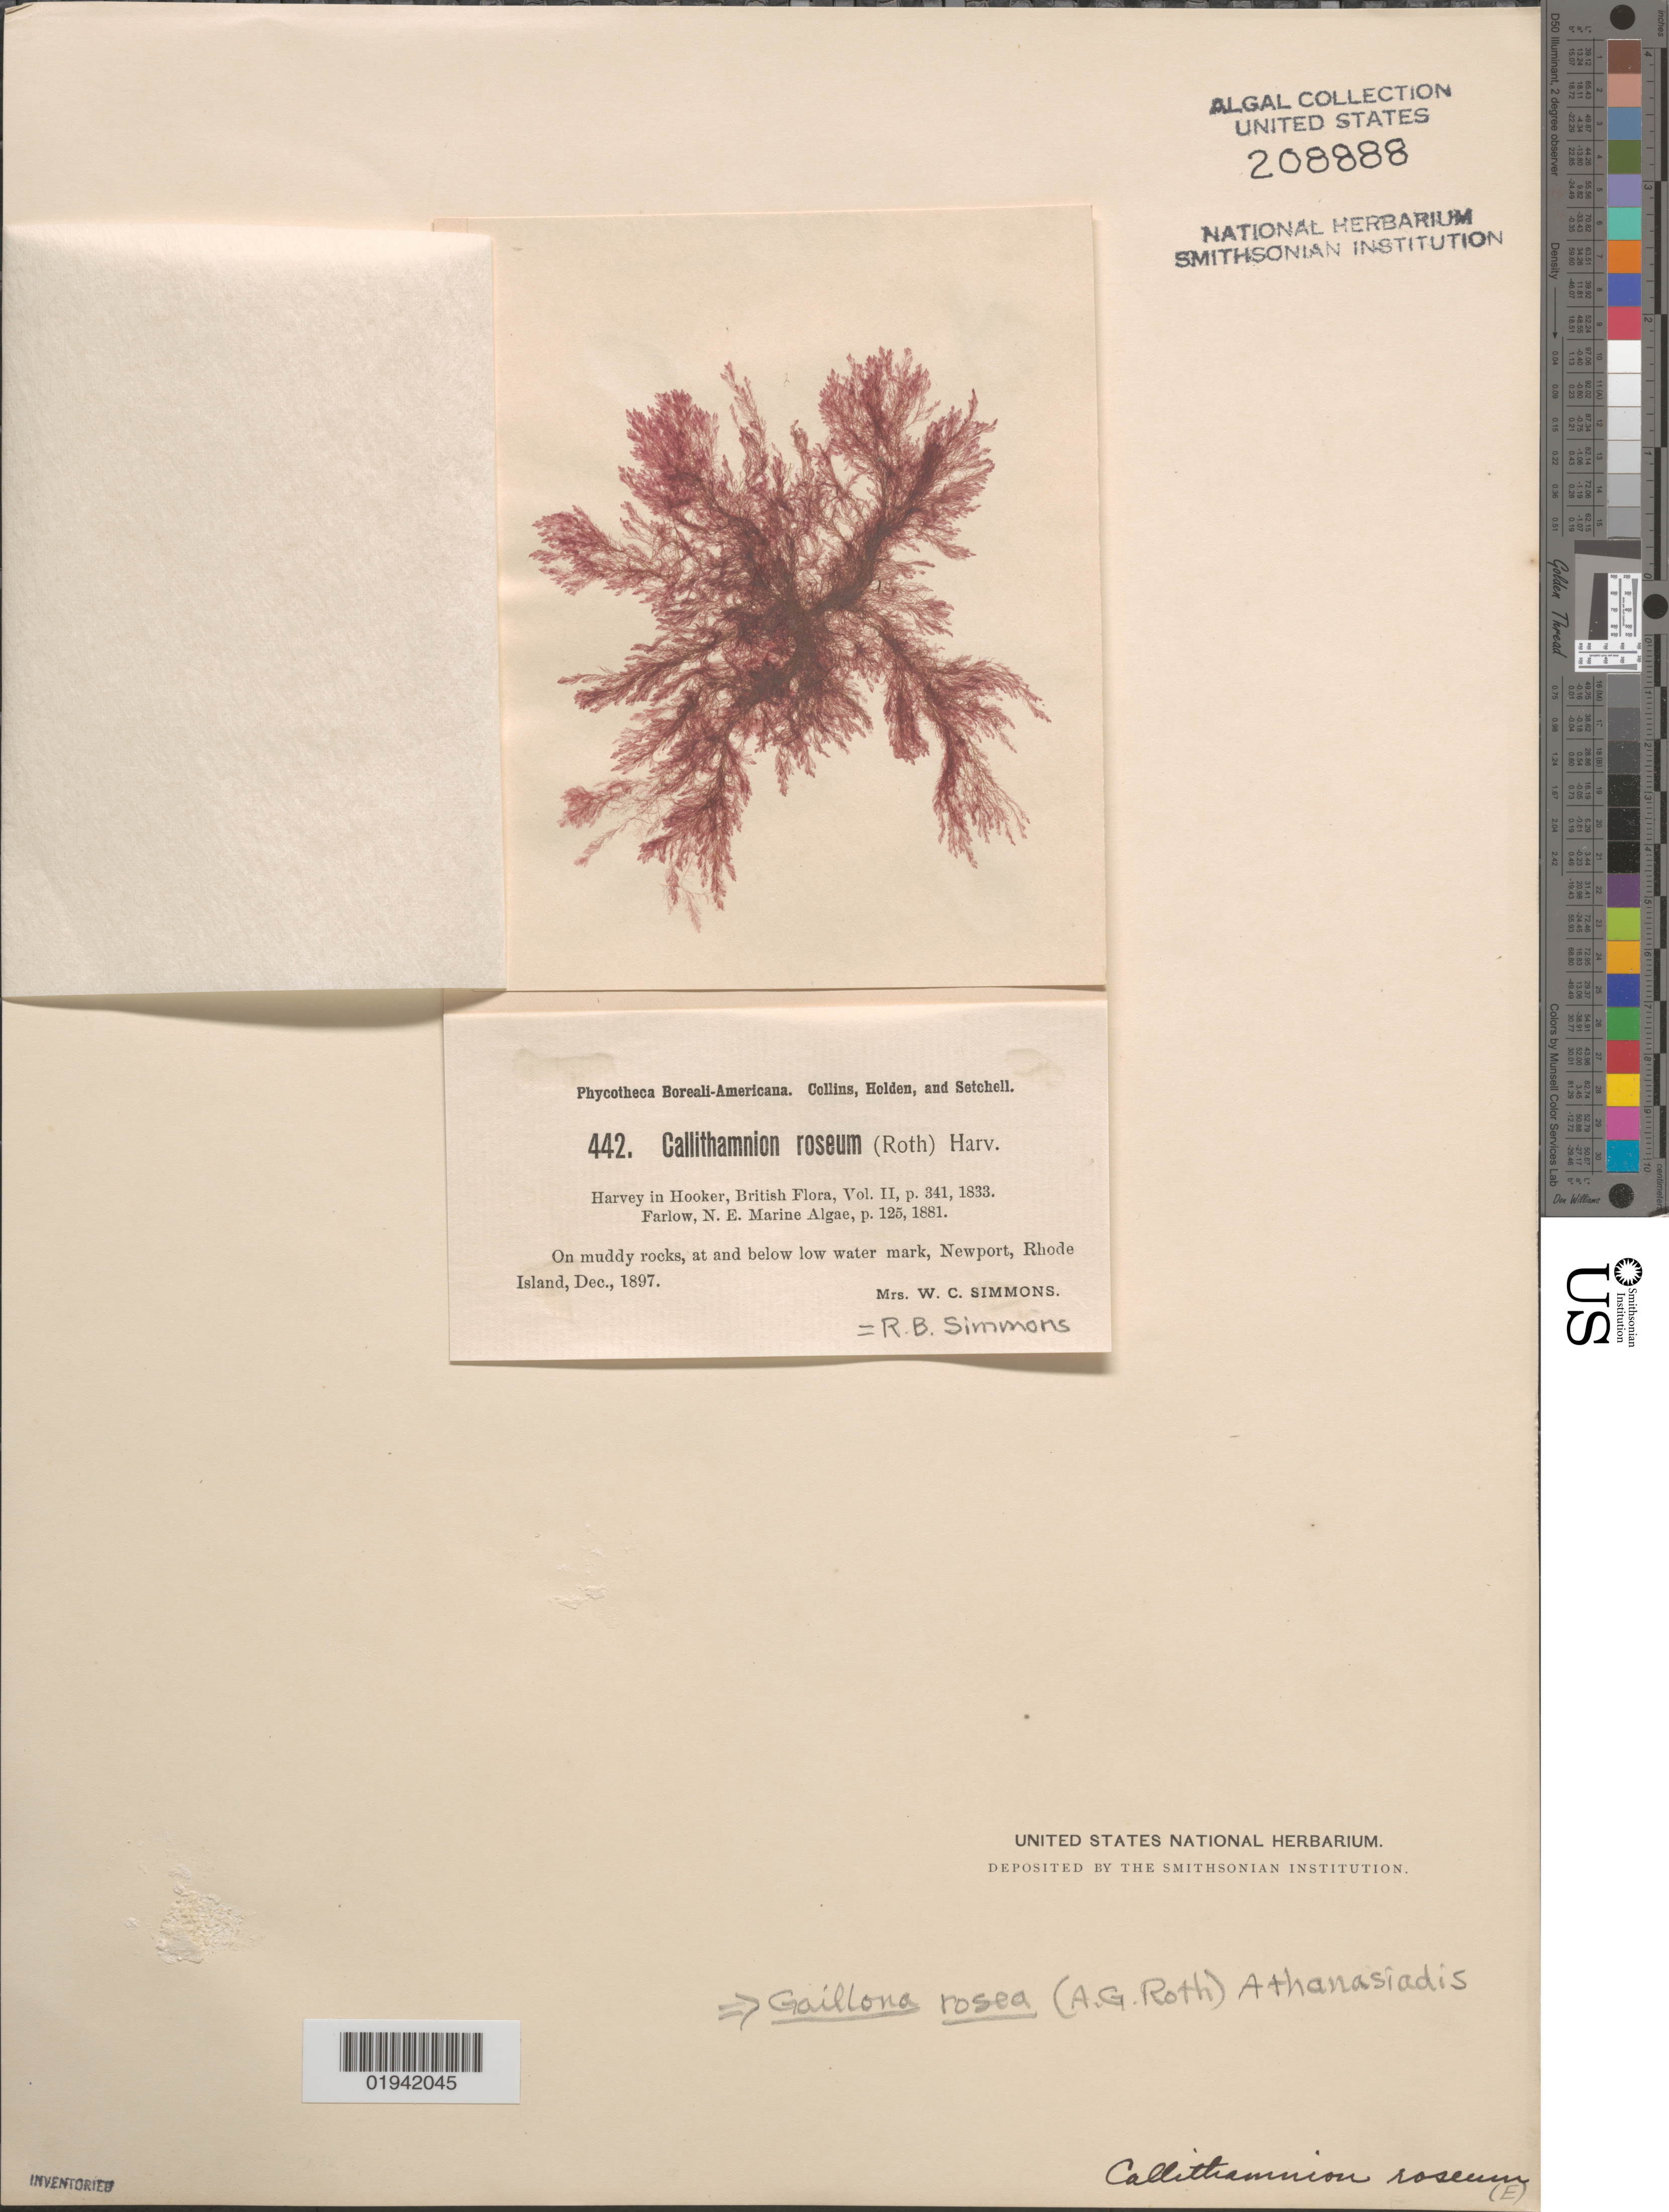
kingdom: Plantae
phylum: Rhodophyta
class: Florideophyceae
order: Ceramiales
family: Callithamniaceae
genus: Gaillona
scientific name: Gaillona rosea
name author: (Roth) A. Athanasiadis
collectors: R. B. Simmons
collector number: PB-A 442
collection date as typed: Dec 1897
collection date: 1897-12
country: United States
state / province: Rhode Island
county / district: Newport County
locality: Newport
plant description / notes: Collins, Holden & Setchell, Phycotheca Boreali-Americana, as Callithamnion roseum (Roth) Harv.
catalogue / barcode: US 208888